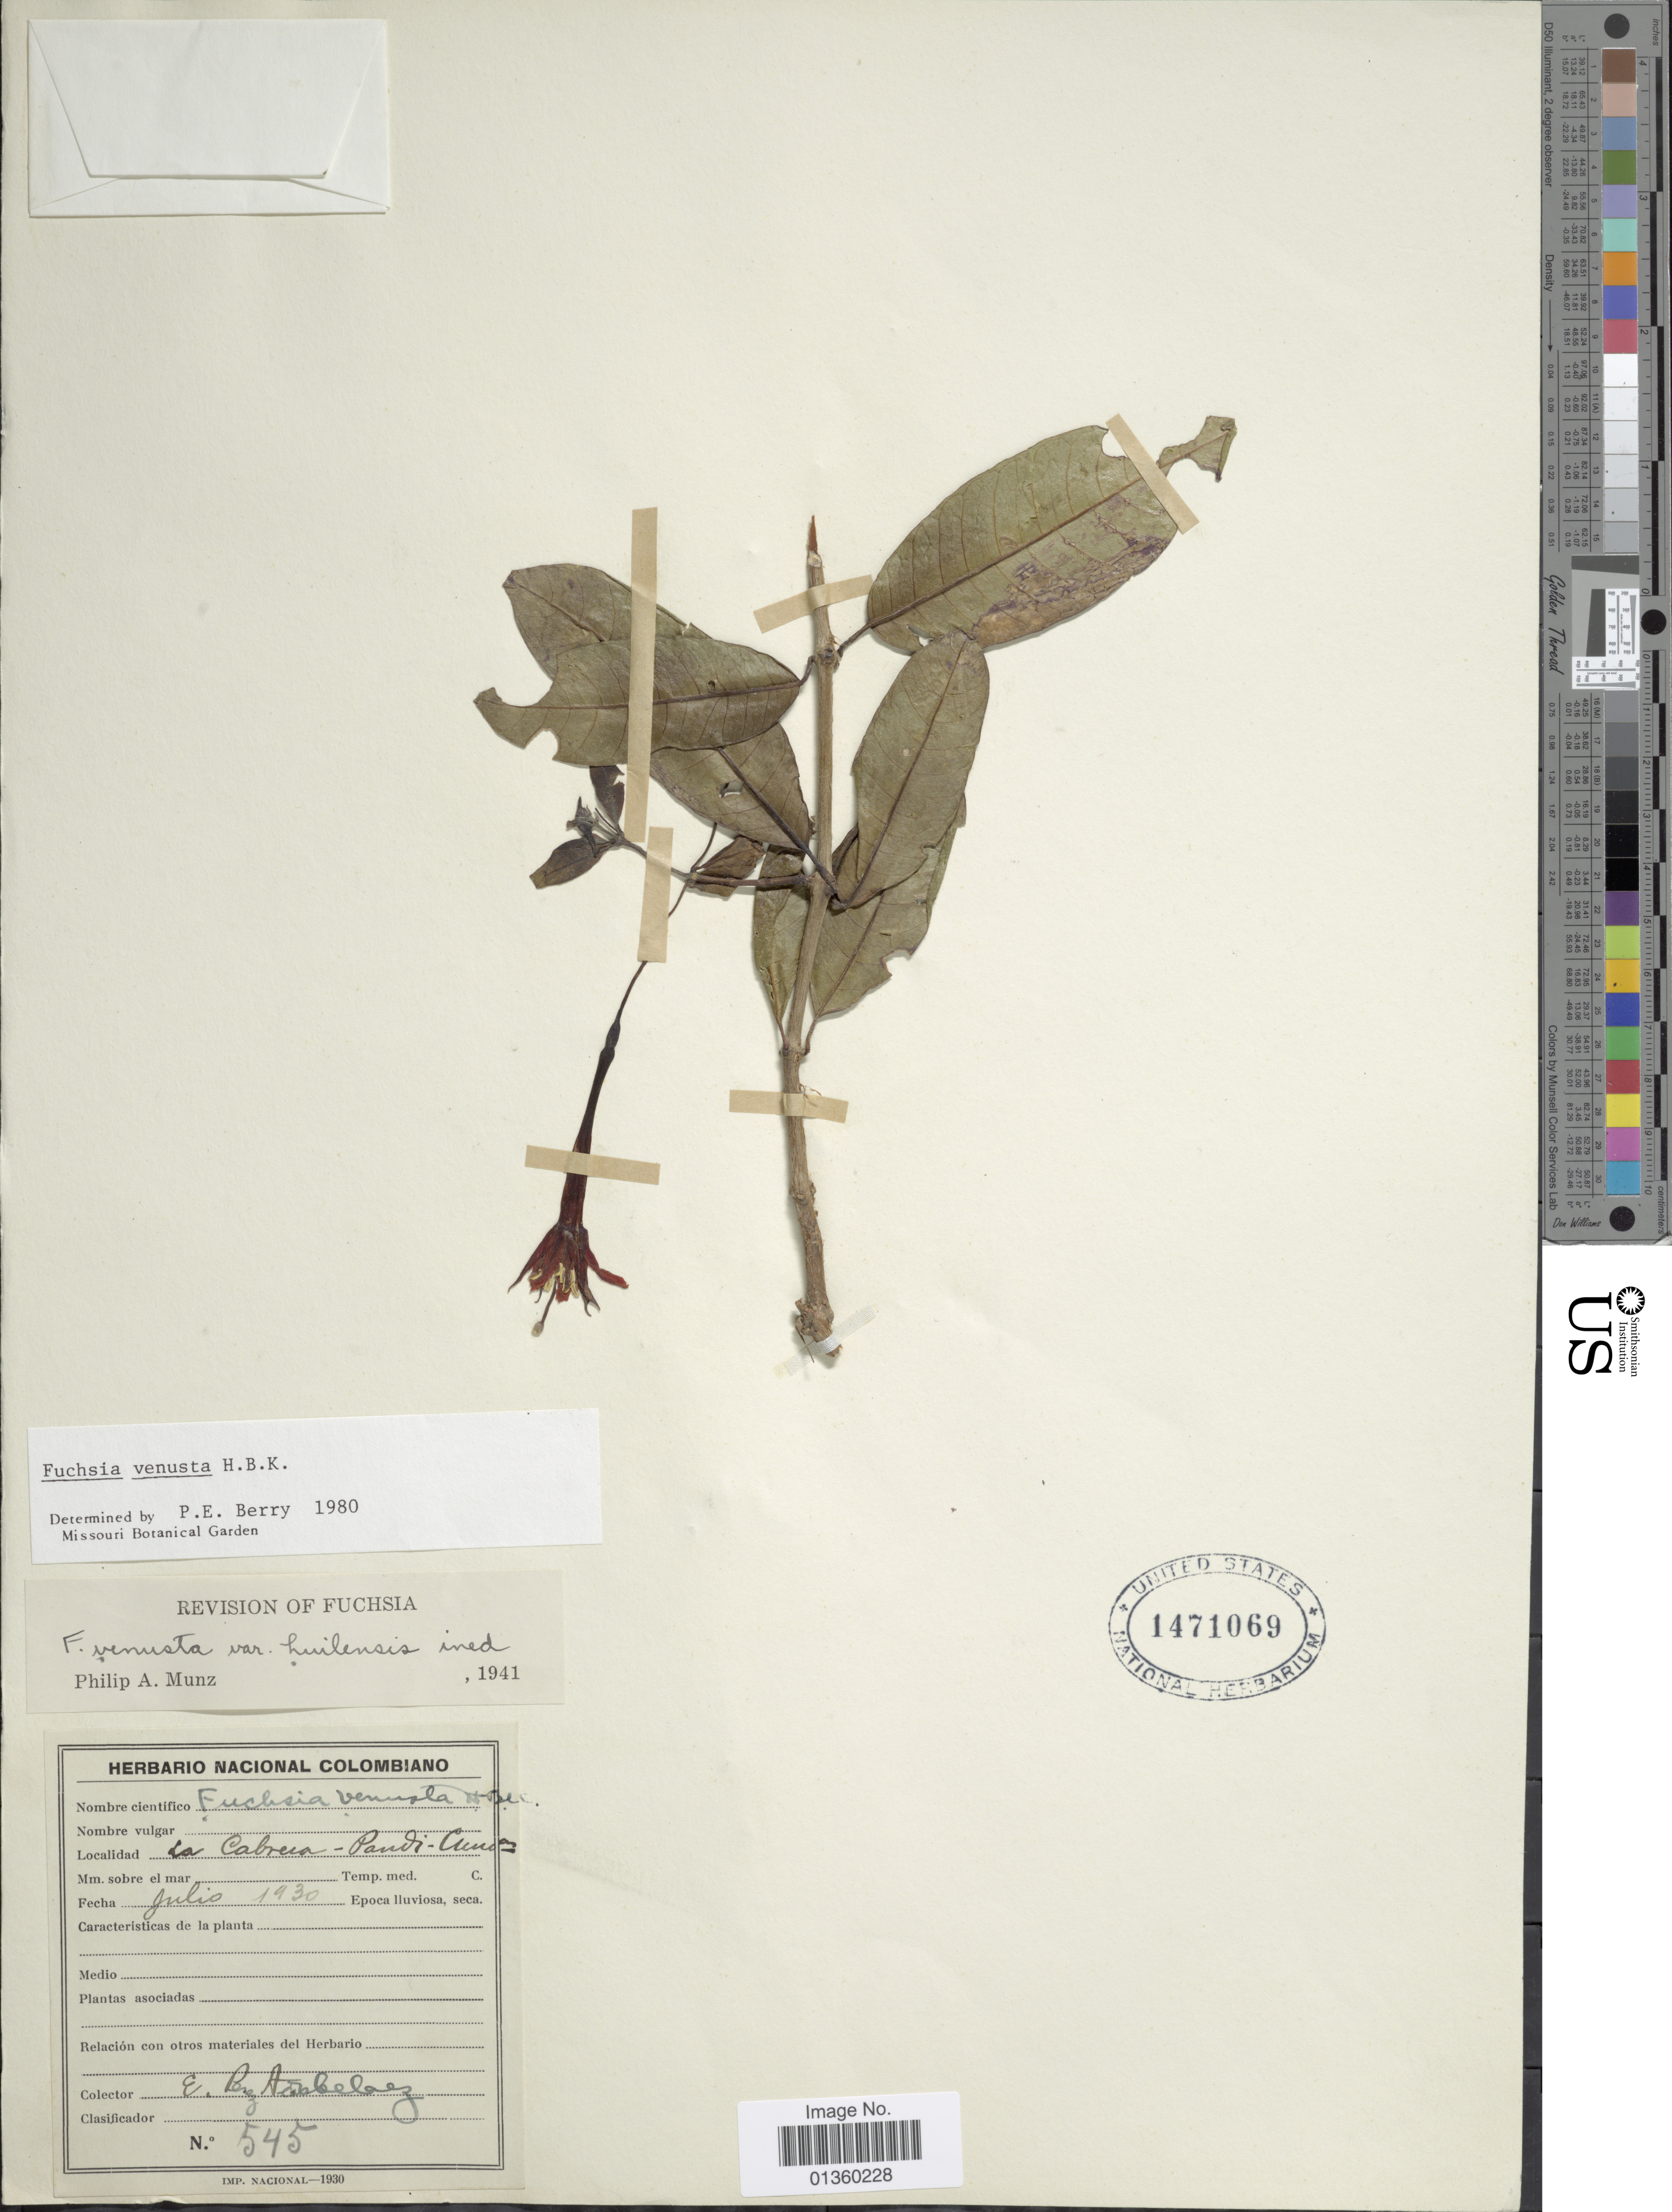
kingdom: Plantae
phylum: Tracheophyta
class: Magnoliopsida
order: Myrtales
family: Onagraceae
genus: Fuchsia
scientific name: Fuchsia venusta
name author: Kunth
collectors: E. Pérez Arbeláez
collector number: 545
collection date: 1930-07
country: Colombia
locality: La Cabrera - Pandi - Cundca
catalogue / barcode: US 1471069